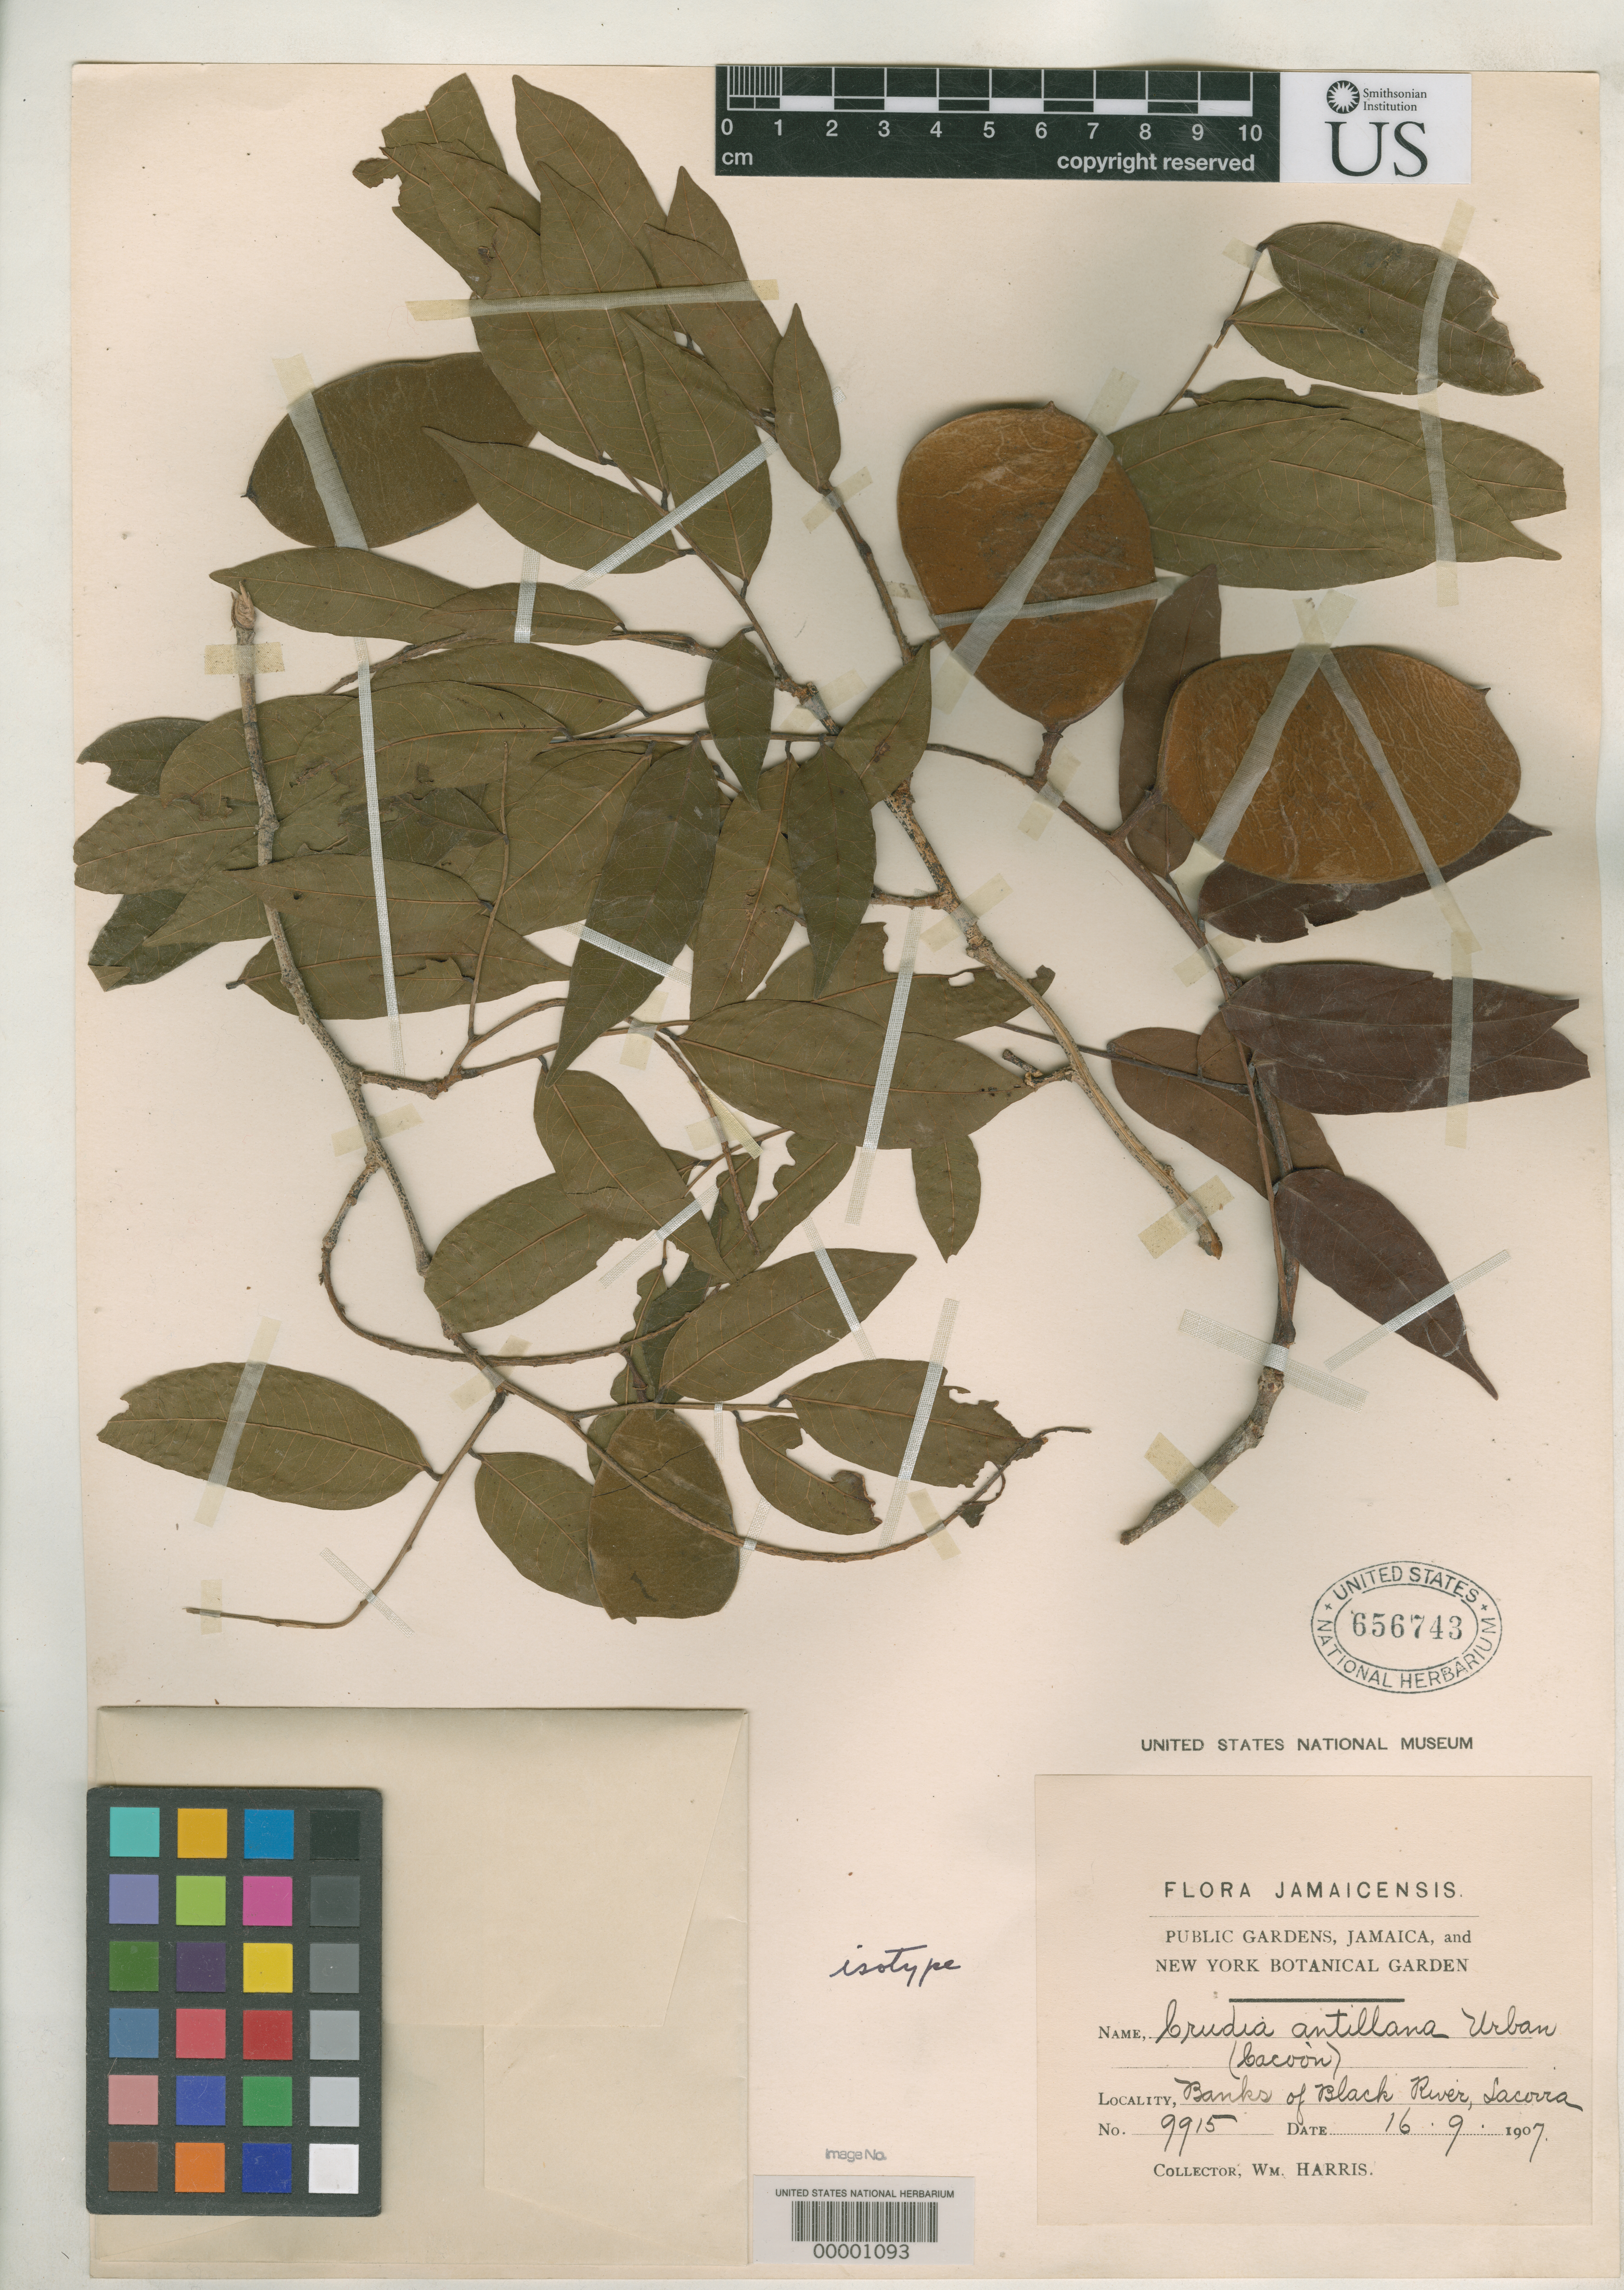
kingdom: Plantae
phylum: Tracheophyta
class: Magnoliopsida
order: Fabales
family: Fabaceae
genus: Crudia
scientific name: Crudia antillana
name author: Urb.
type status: Type Collection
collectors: W. H. Harris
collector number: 9915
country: Jamaica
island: Greater Antilles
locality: Lacovia ad ripam Black River.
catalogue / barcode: US 656743